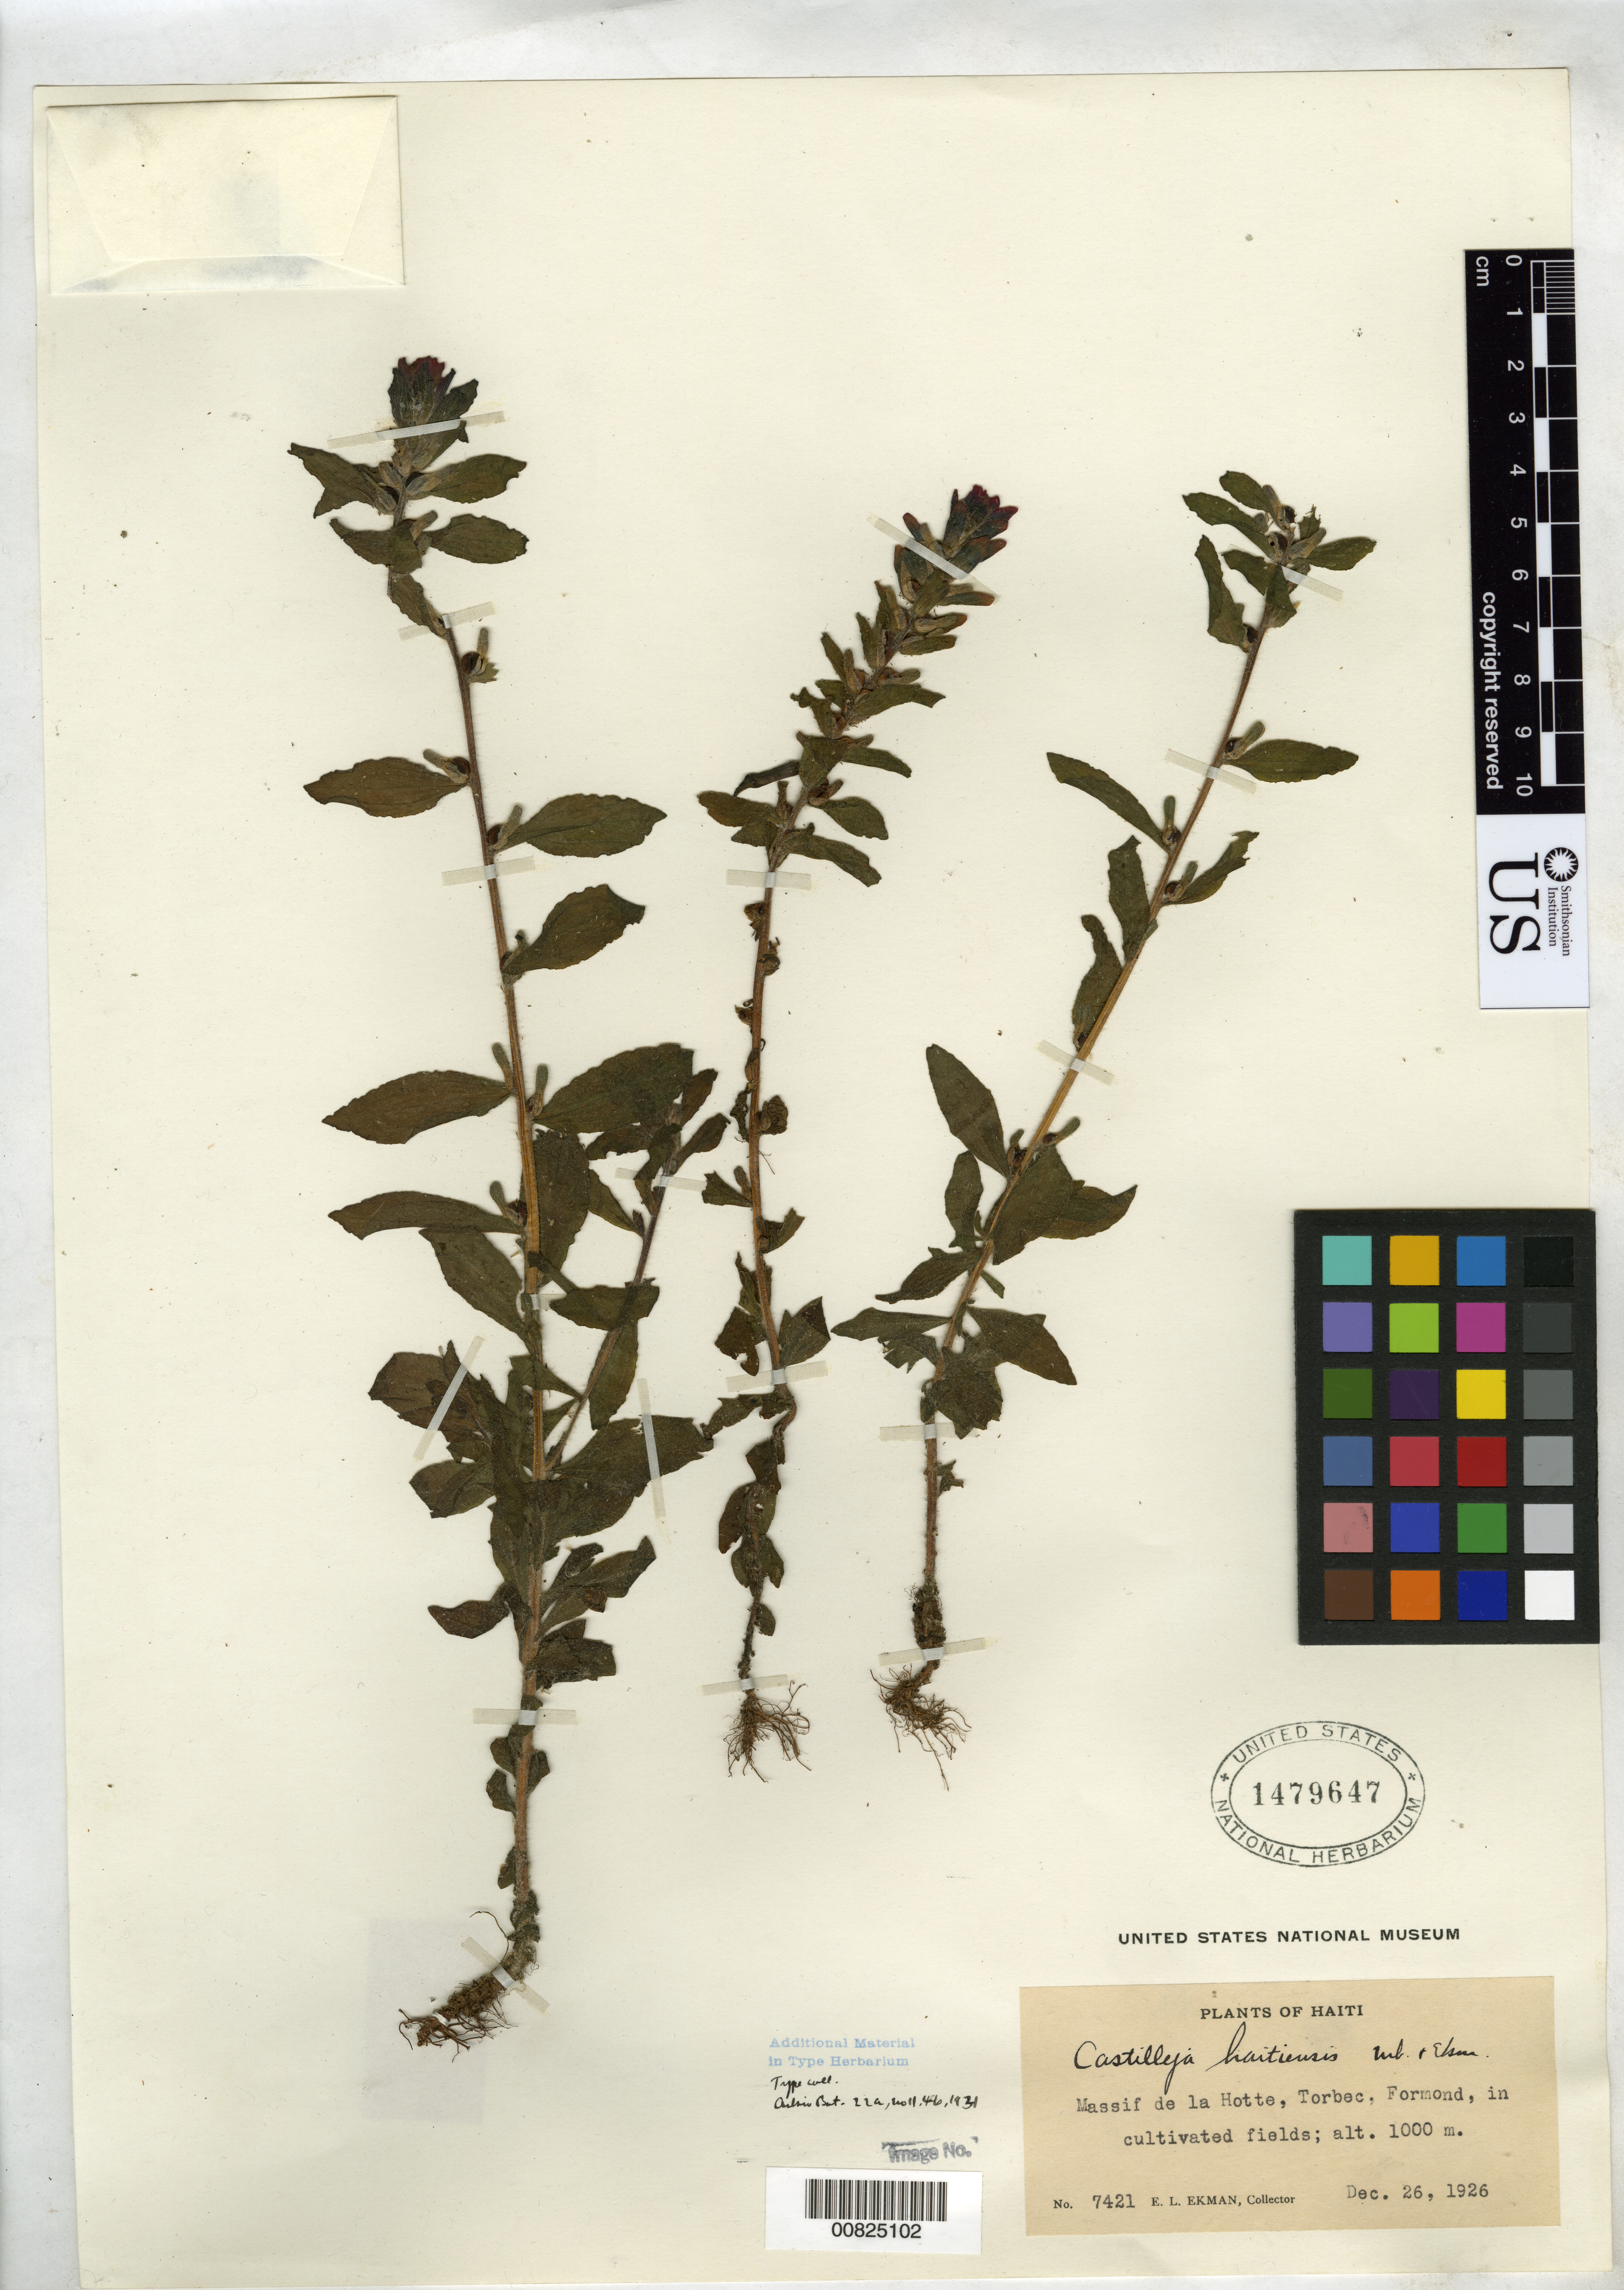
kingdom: Plantae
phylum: Tracheophyta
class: Magnoliopsida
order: Lamiales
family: Orobanchaceae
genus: Castilleja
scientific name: Castilleja haitiensis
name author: Urb. & Ekman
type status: Isotype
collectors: E. L. Ekman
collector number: H 7421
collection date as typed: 26 Dec 1926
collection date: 1926-12-26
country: Haiti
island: Hispaniola Island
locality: Massif de La Hotte, Torbec, Formond.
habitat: In cultivated fields.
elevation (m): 1000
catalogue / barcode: US 1479647